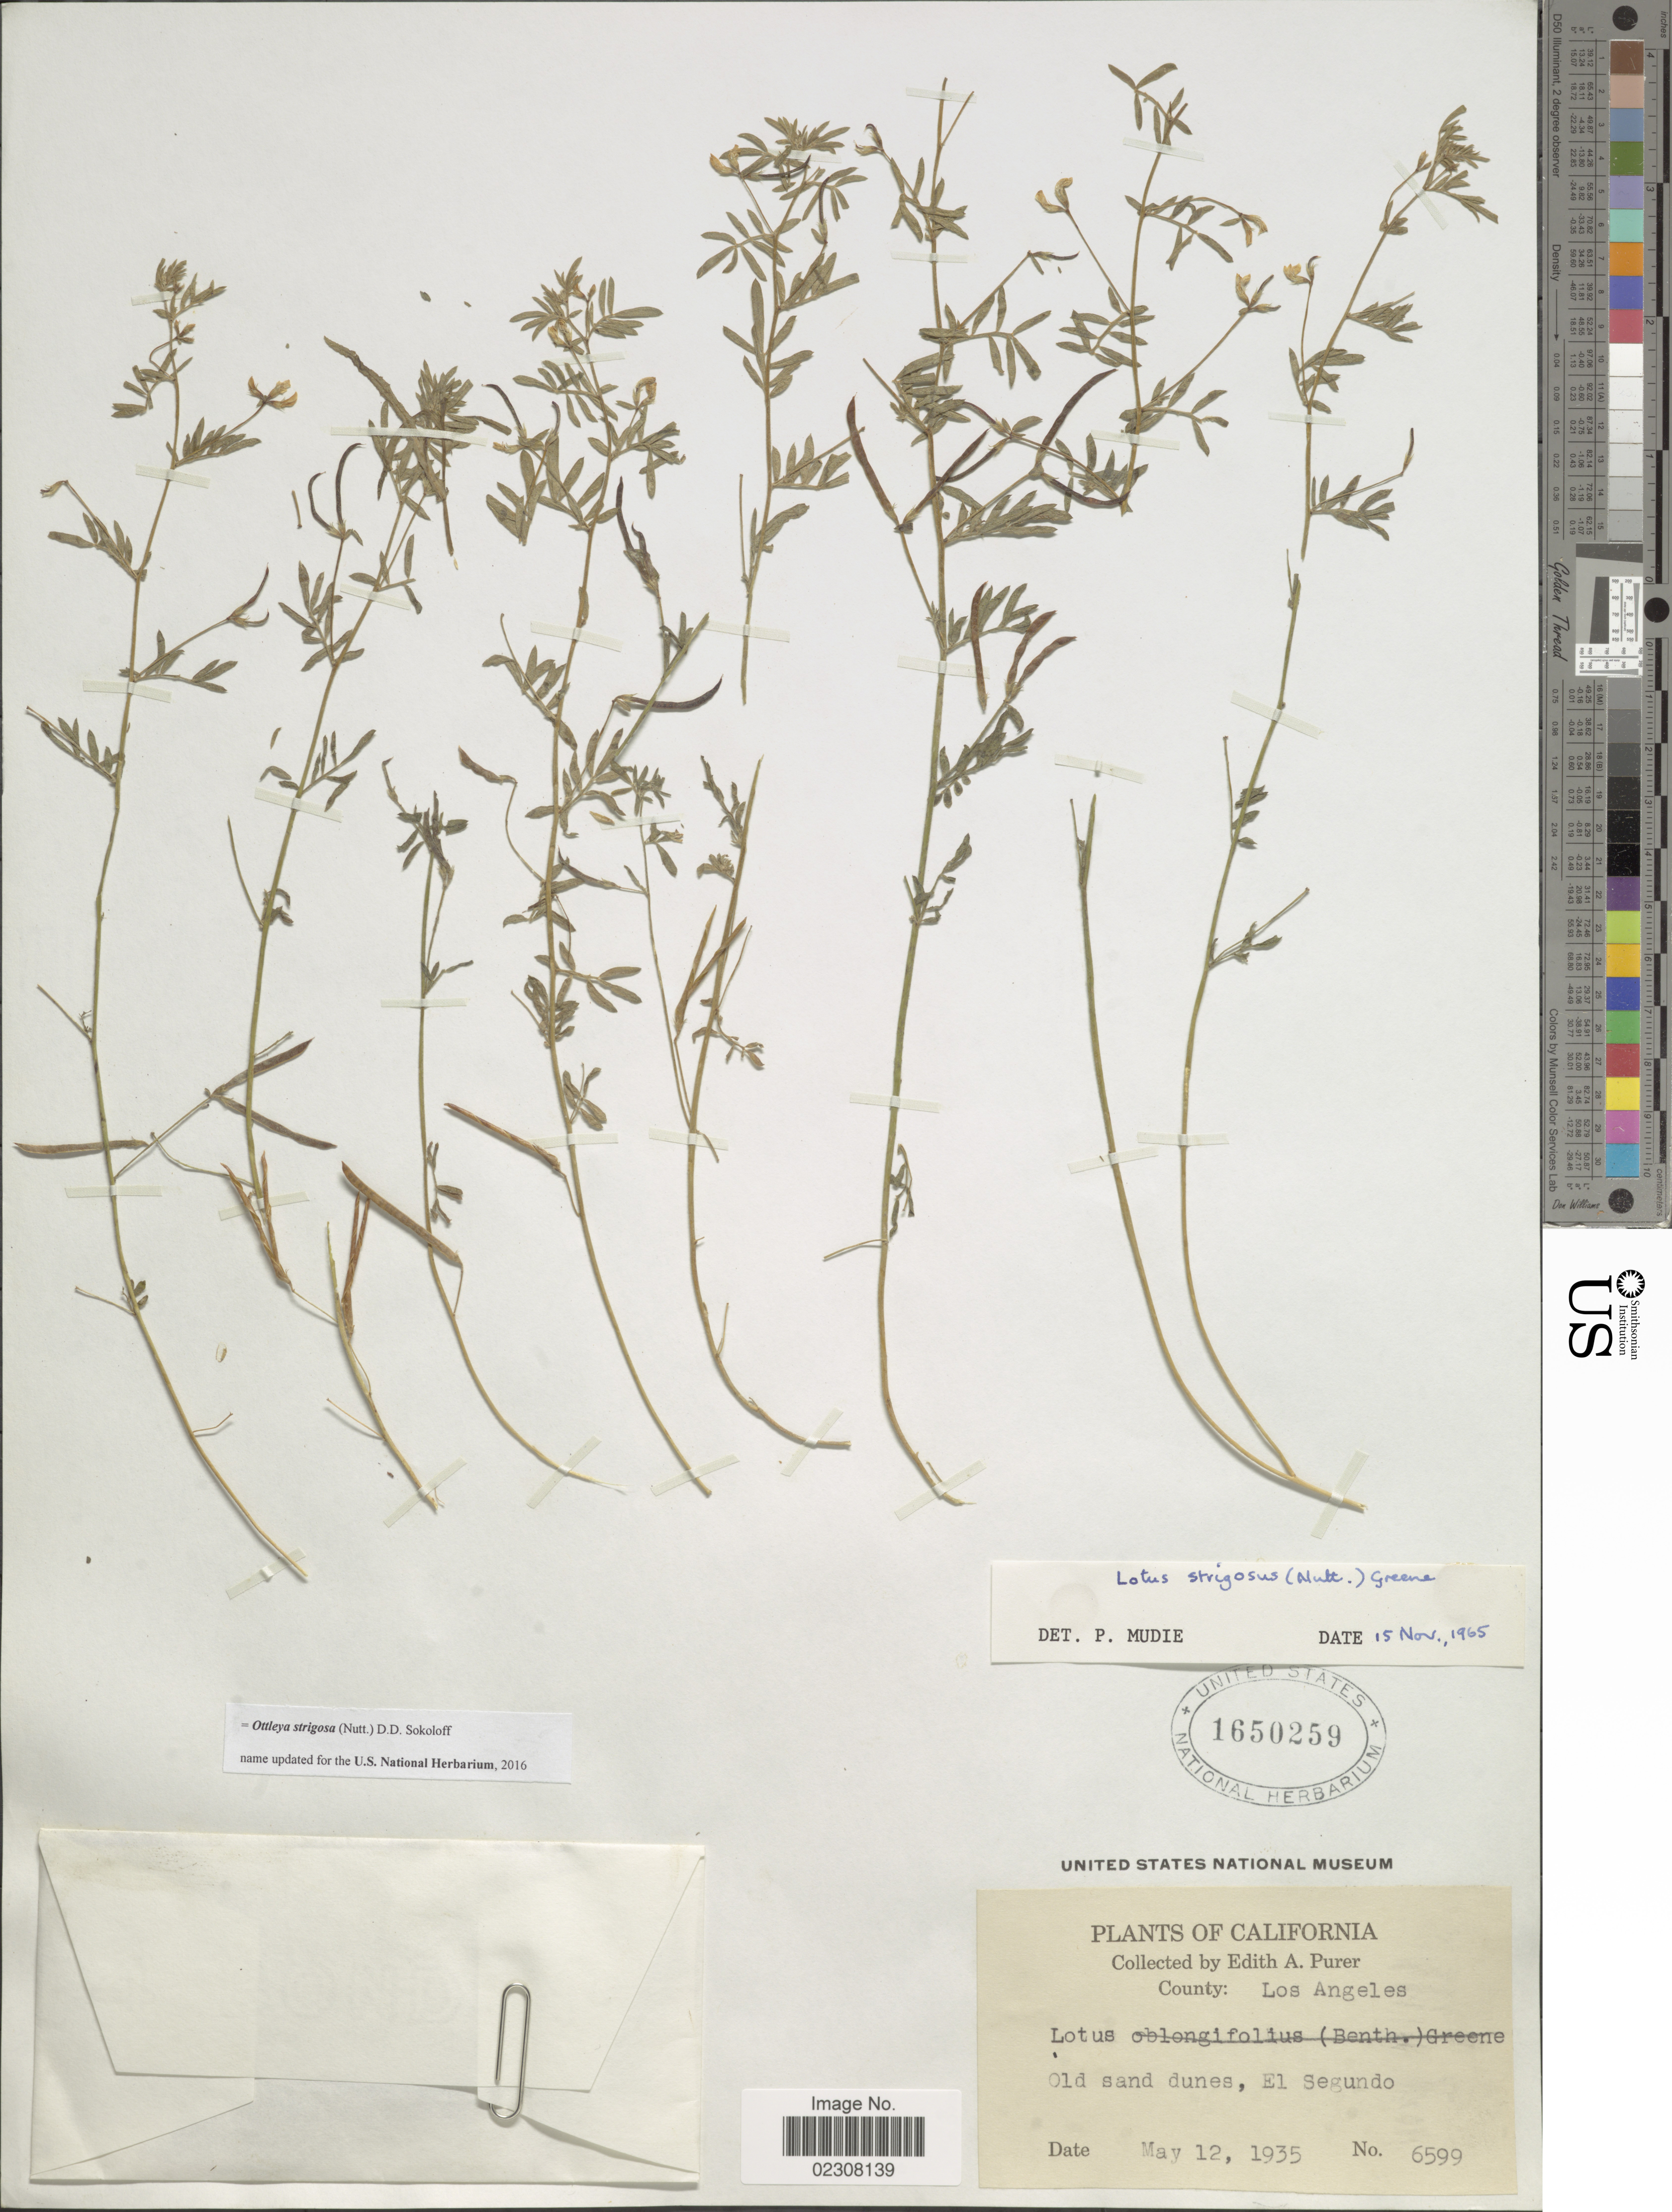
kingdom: Plantae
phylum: Tracheophyta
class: Magnoliopsida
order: Fabales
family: Fabaceae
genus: Ottleya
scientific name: Ottleya strigosa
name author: (Nutt.) D.D. Sokoloff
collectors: E. Purer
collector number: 6599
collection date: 1935-05-12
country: United States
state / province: California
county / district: Los Angeles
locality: County Los Angeles, El Segundo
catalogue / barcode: US 1650259